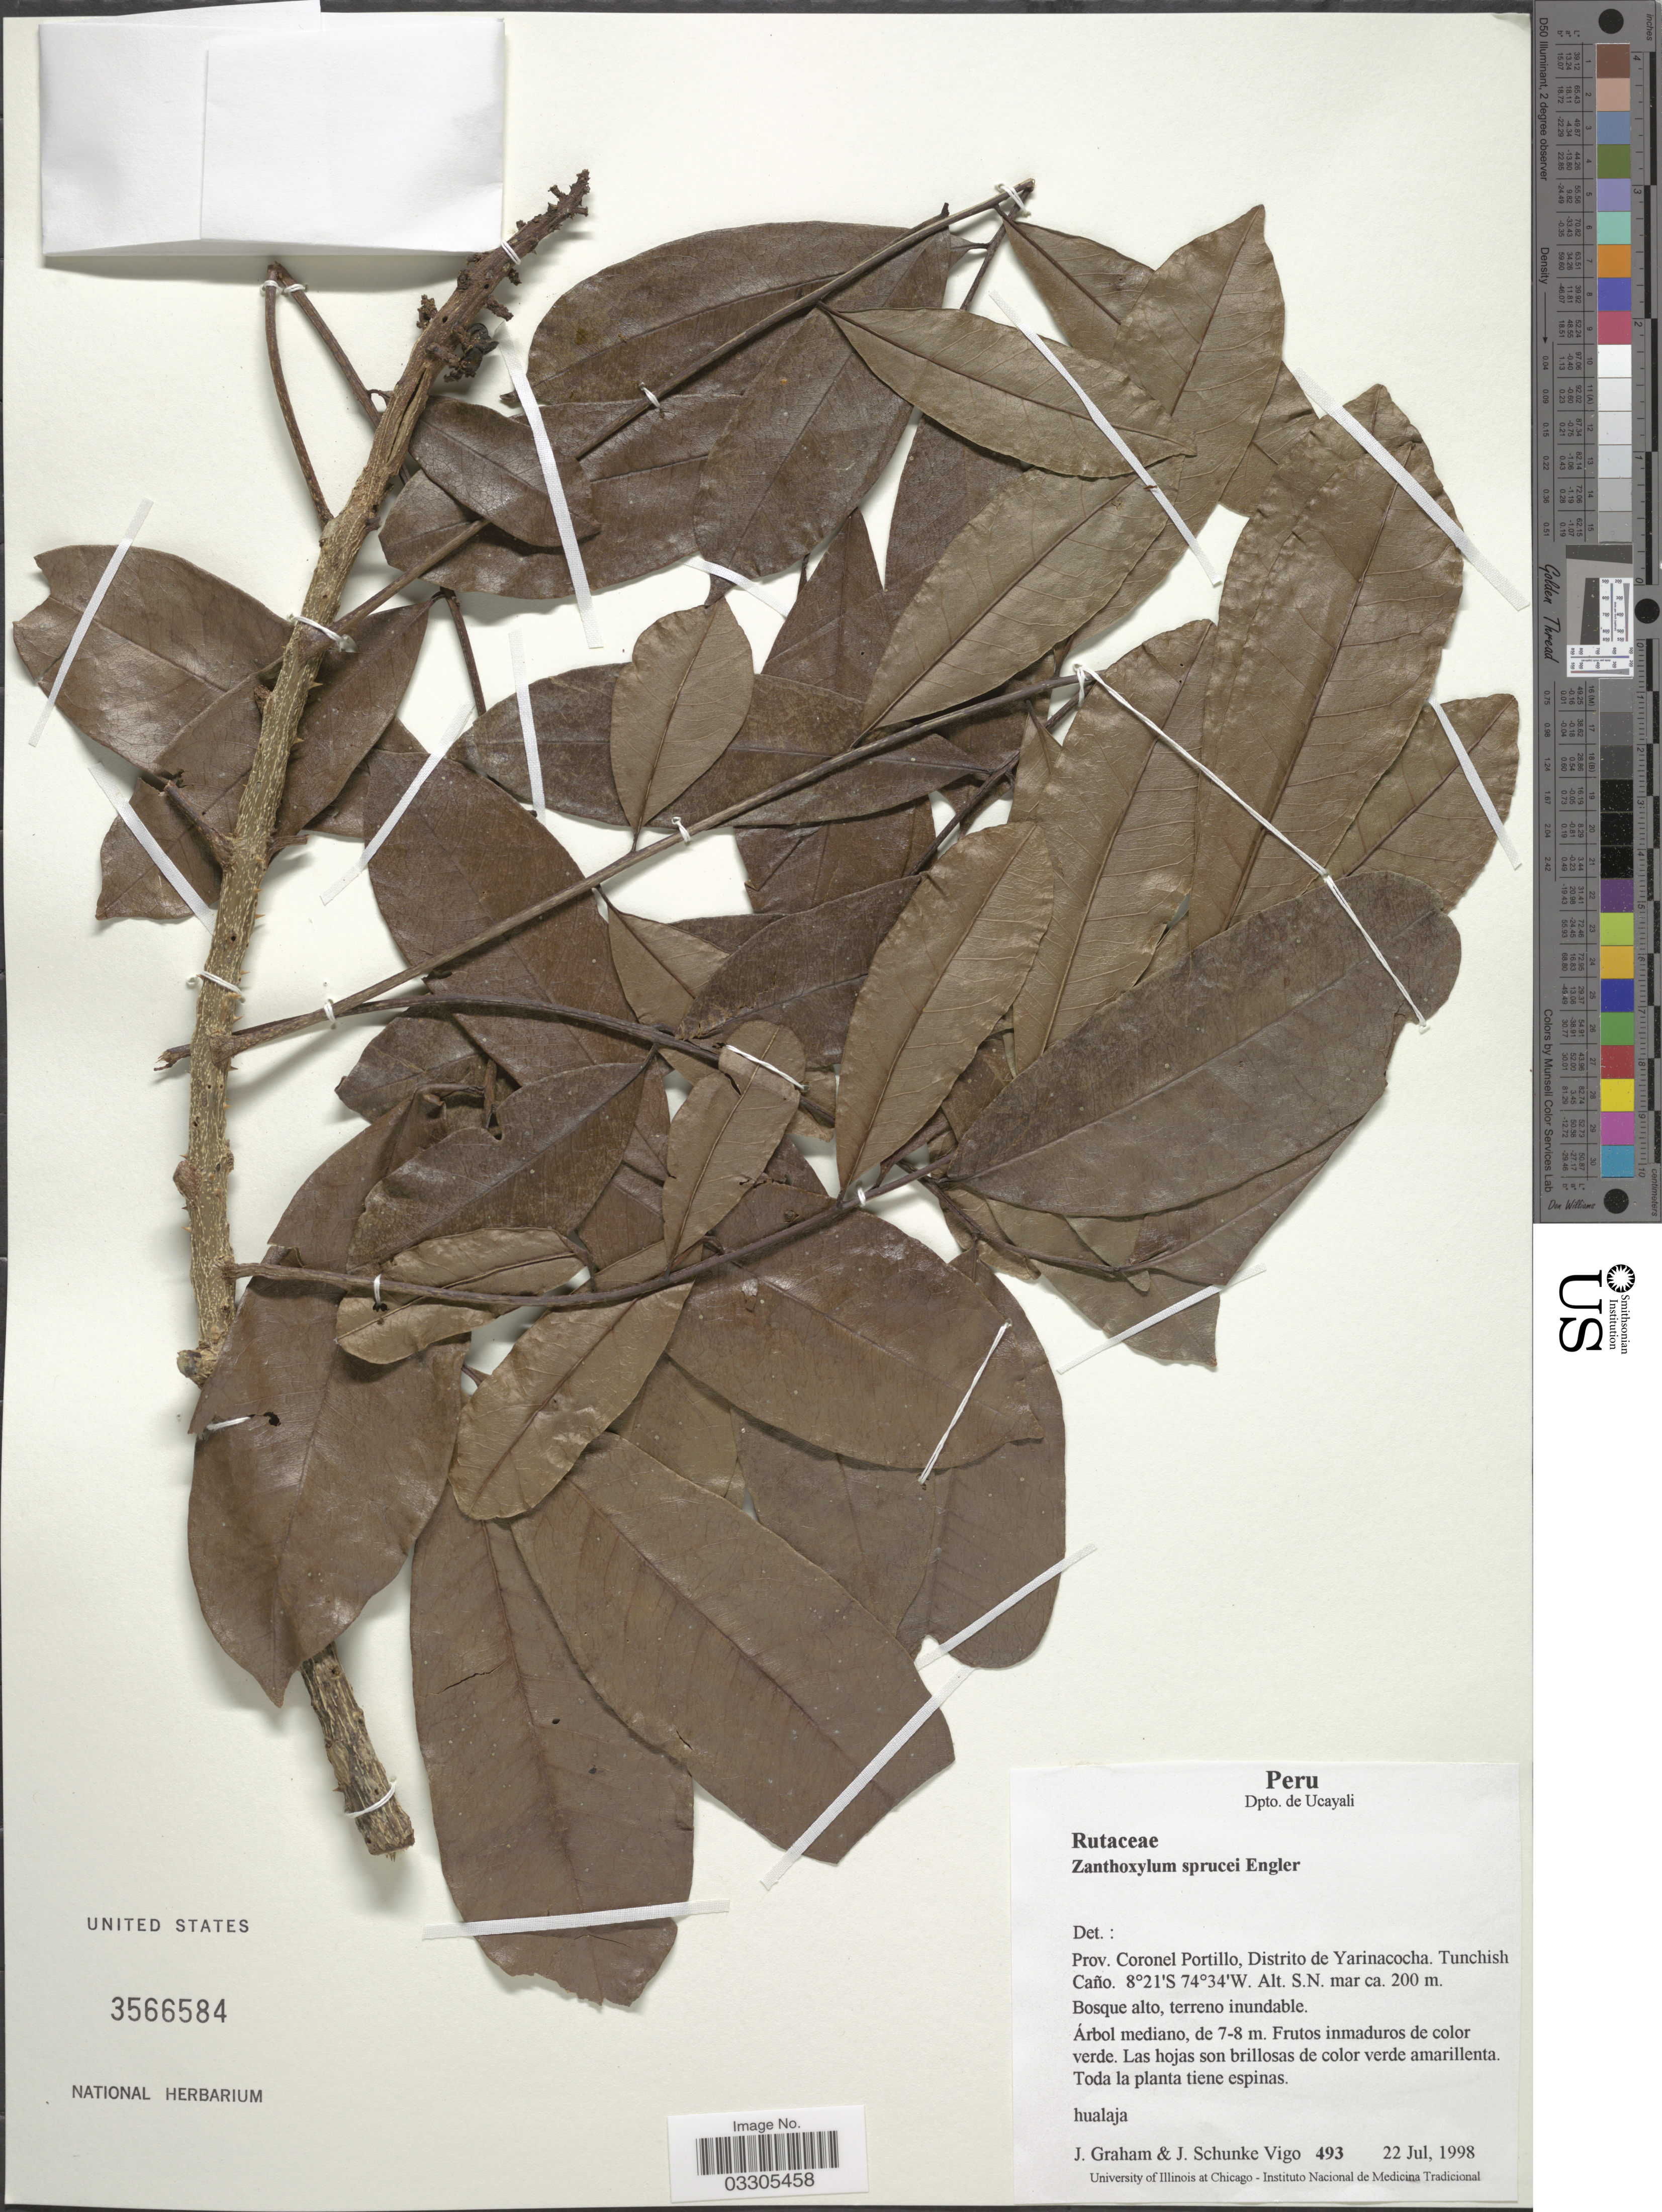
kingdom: Plantae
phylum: Tracheophyta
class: Magnoliopsida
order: Sapindales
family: Rutaceae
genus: Zanthoxylum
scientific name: Zanthoxylum compactum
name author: (Huber ex Albuq.) P.G. Waterman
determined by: Londoño-Echeverri, Y.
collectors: J. Graham & J. Schunke Vigo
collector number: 493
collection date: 1998-07-22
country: Peru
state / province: Ucayali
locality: Dpto. Ucayali, Prov. Coronel Portillo, Distrito de Yarinacocha. Tunchish Caño.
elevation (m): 200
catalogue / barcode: US 3566584